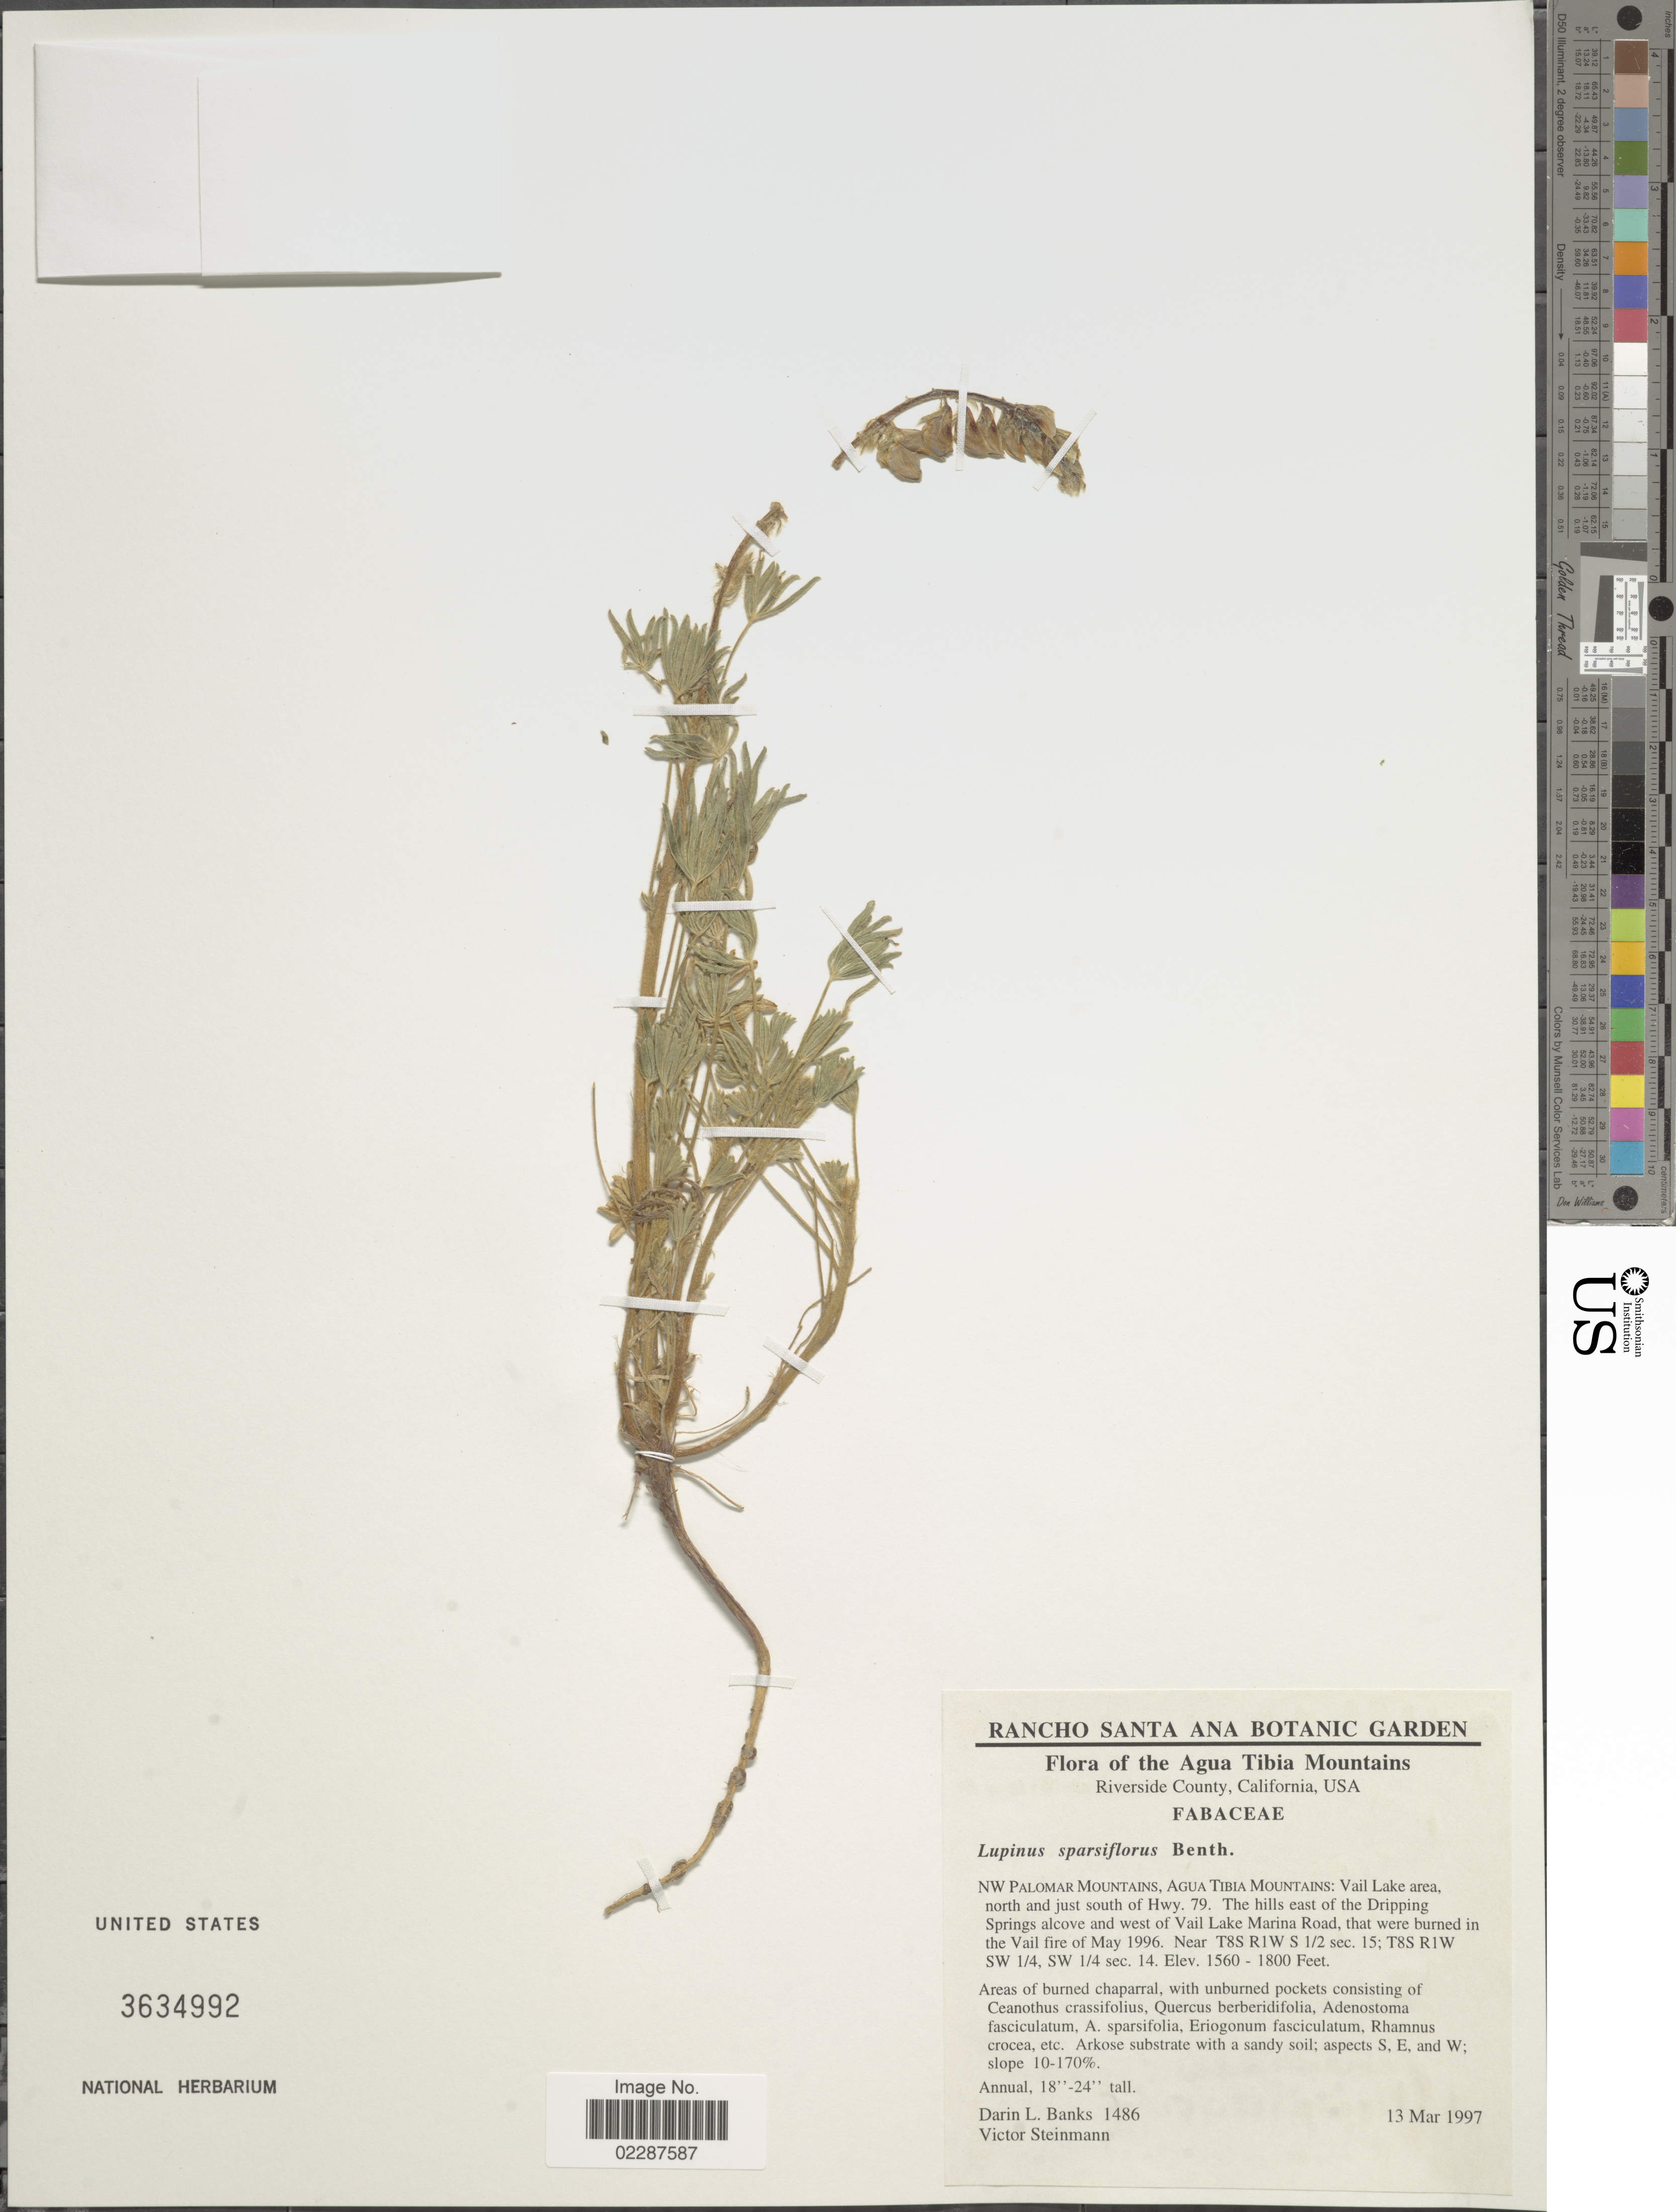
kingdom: Plantae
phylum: Tracheophyta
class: Magnoliopsida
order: Fabales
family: Fabaceae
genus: Lupinus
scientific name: Lupinus sparsiflorus subsp. sparsiflorus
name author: Benth.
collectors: D. Banks & V. W. Steinmann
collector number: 1486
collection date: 1997-03-13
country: United States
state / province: California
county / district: Riverside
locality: Agua Tibia Mountains, Riverside County, NW Palomar Mountains, Agua Tibia Mountains: Vail Lake area, north and just south of Hwy. 79. The hills east of the Dripping Springs alcove and west of Vail Lake Marina Road, that were burned in the Vail fire of May 1996. Near T8S R1W S 1/2 sec; T8S R1W SW 1/4, SW 1/4 sec. 14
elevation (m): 475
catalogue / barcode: US 3634992